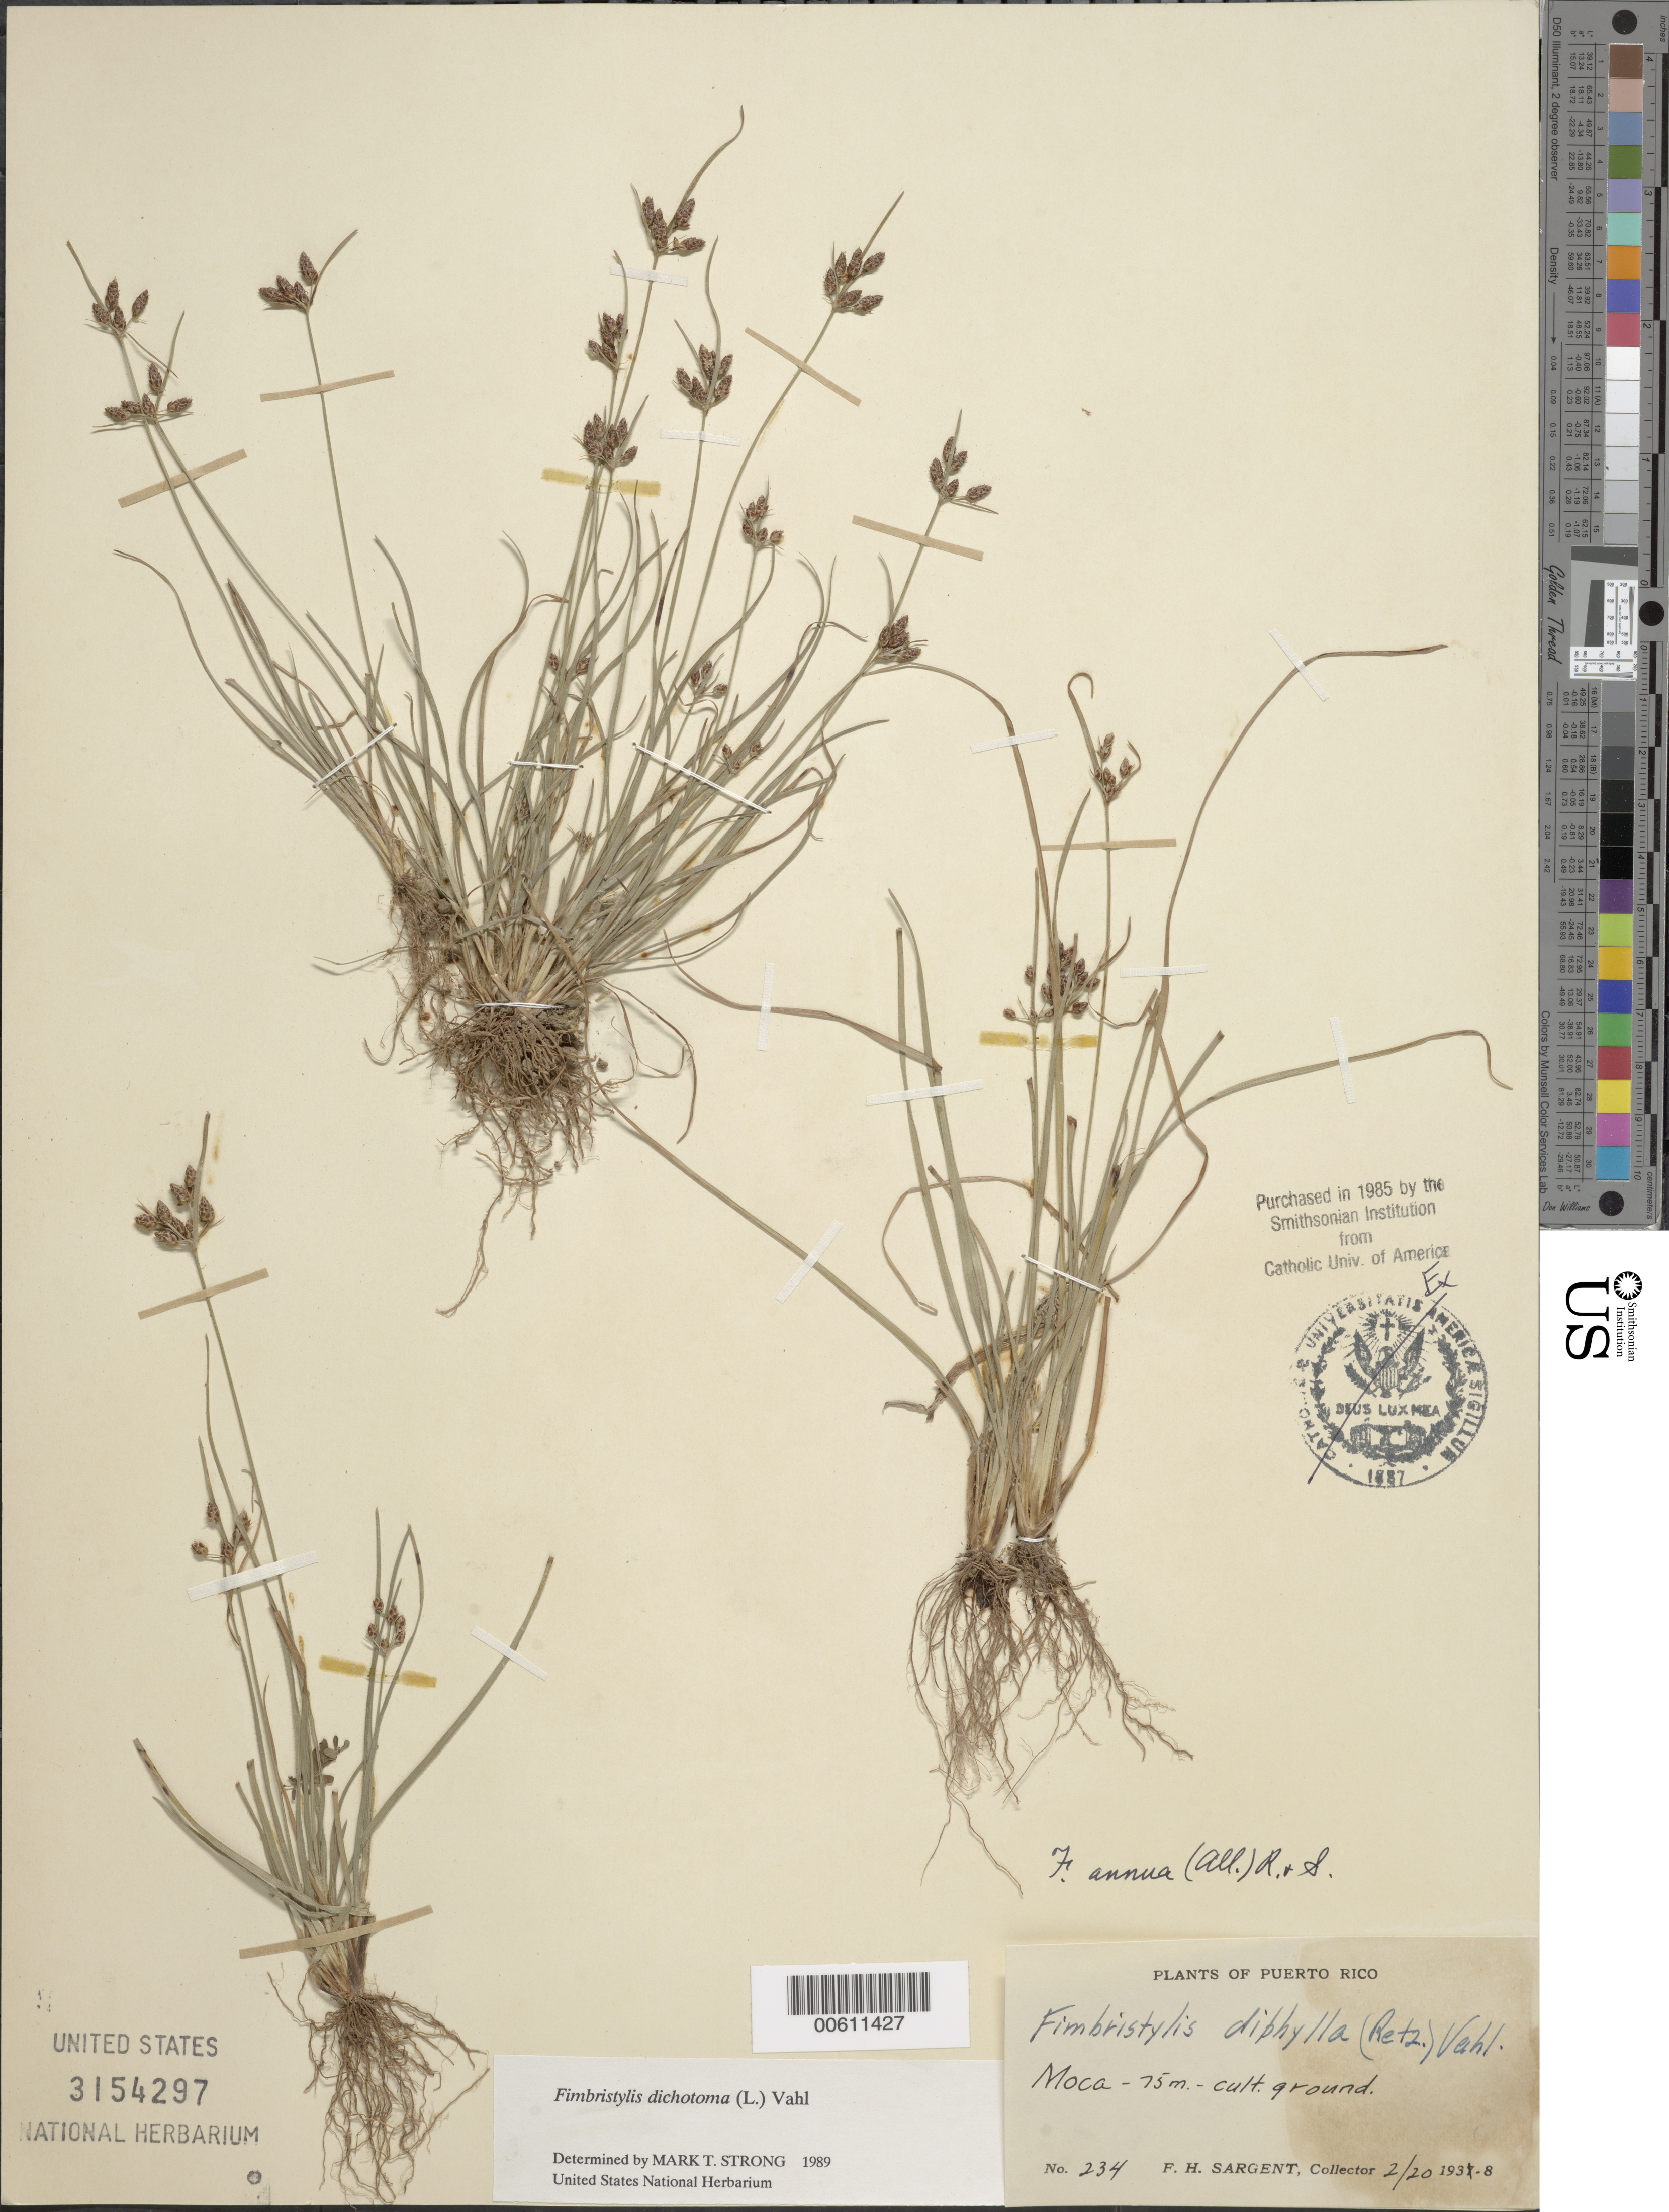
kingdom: Plantae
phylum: Tracheophyta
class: Liliopsida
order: Poales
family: Cyperaceae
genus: Fimbristylis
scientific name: Fimbristylis dichotoma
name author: (L.) Vahl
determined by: Strong, M. T., (US), Smithsonian Institution - National Museum of Natural History (UNITED STATES)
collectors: F. H. Sargent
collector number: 234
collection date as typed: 20 Feb 1938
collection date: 1938-02-20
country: Puerto Rico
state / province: Moca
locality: Moca.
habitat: Cultivated ground.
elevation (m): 75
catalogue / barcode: US 3154297